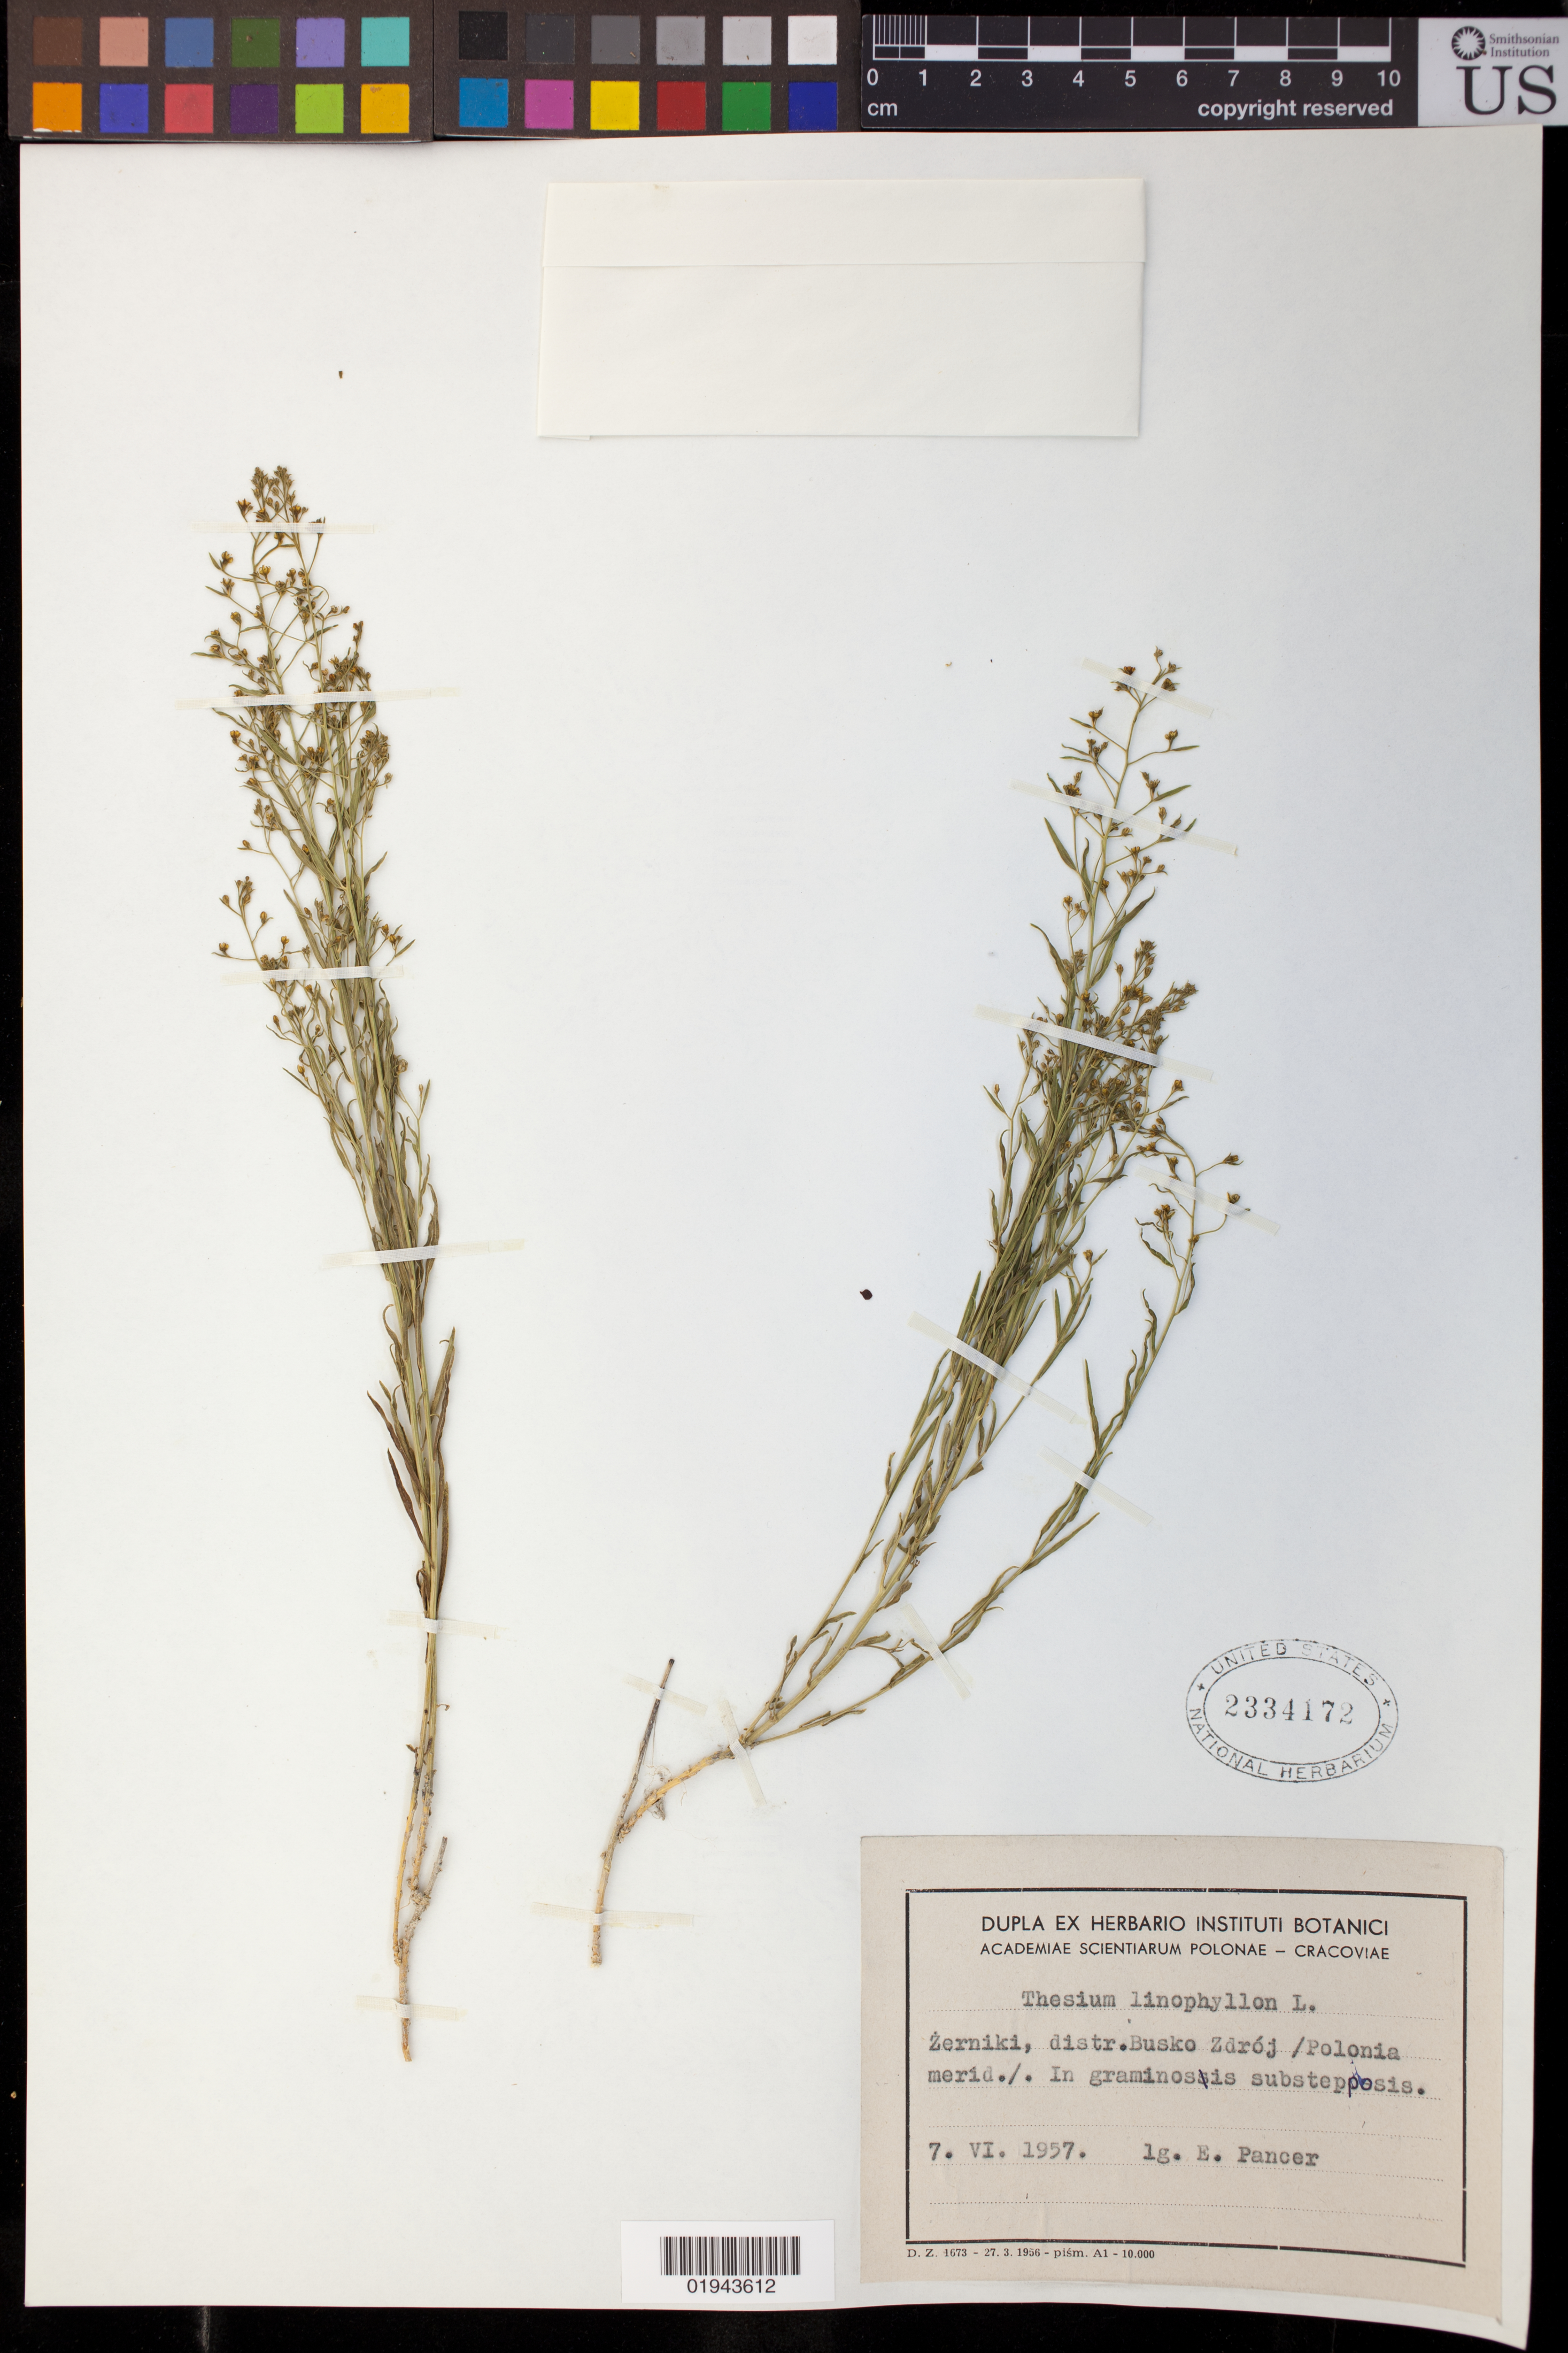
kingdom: Plantae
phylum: Tracheophyta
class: Magnoliopsida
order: Santalales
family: Thesiaceae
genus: Thesium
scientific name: Thesium linophyllum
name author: L.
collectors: E. Pancer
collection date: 1957-06-07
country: Poland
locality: Zerniki, distr. Busko Zdr├│j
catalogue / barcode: US 2334172